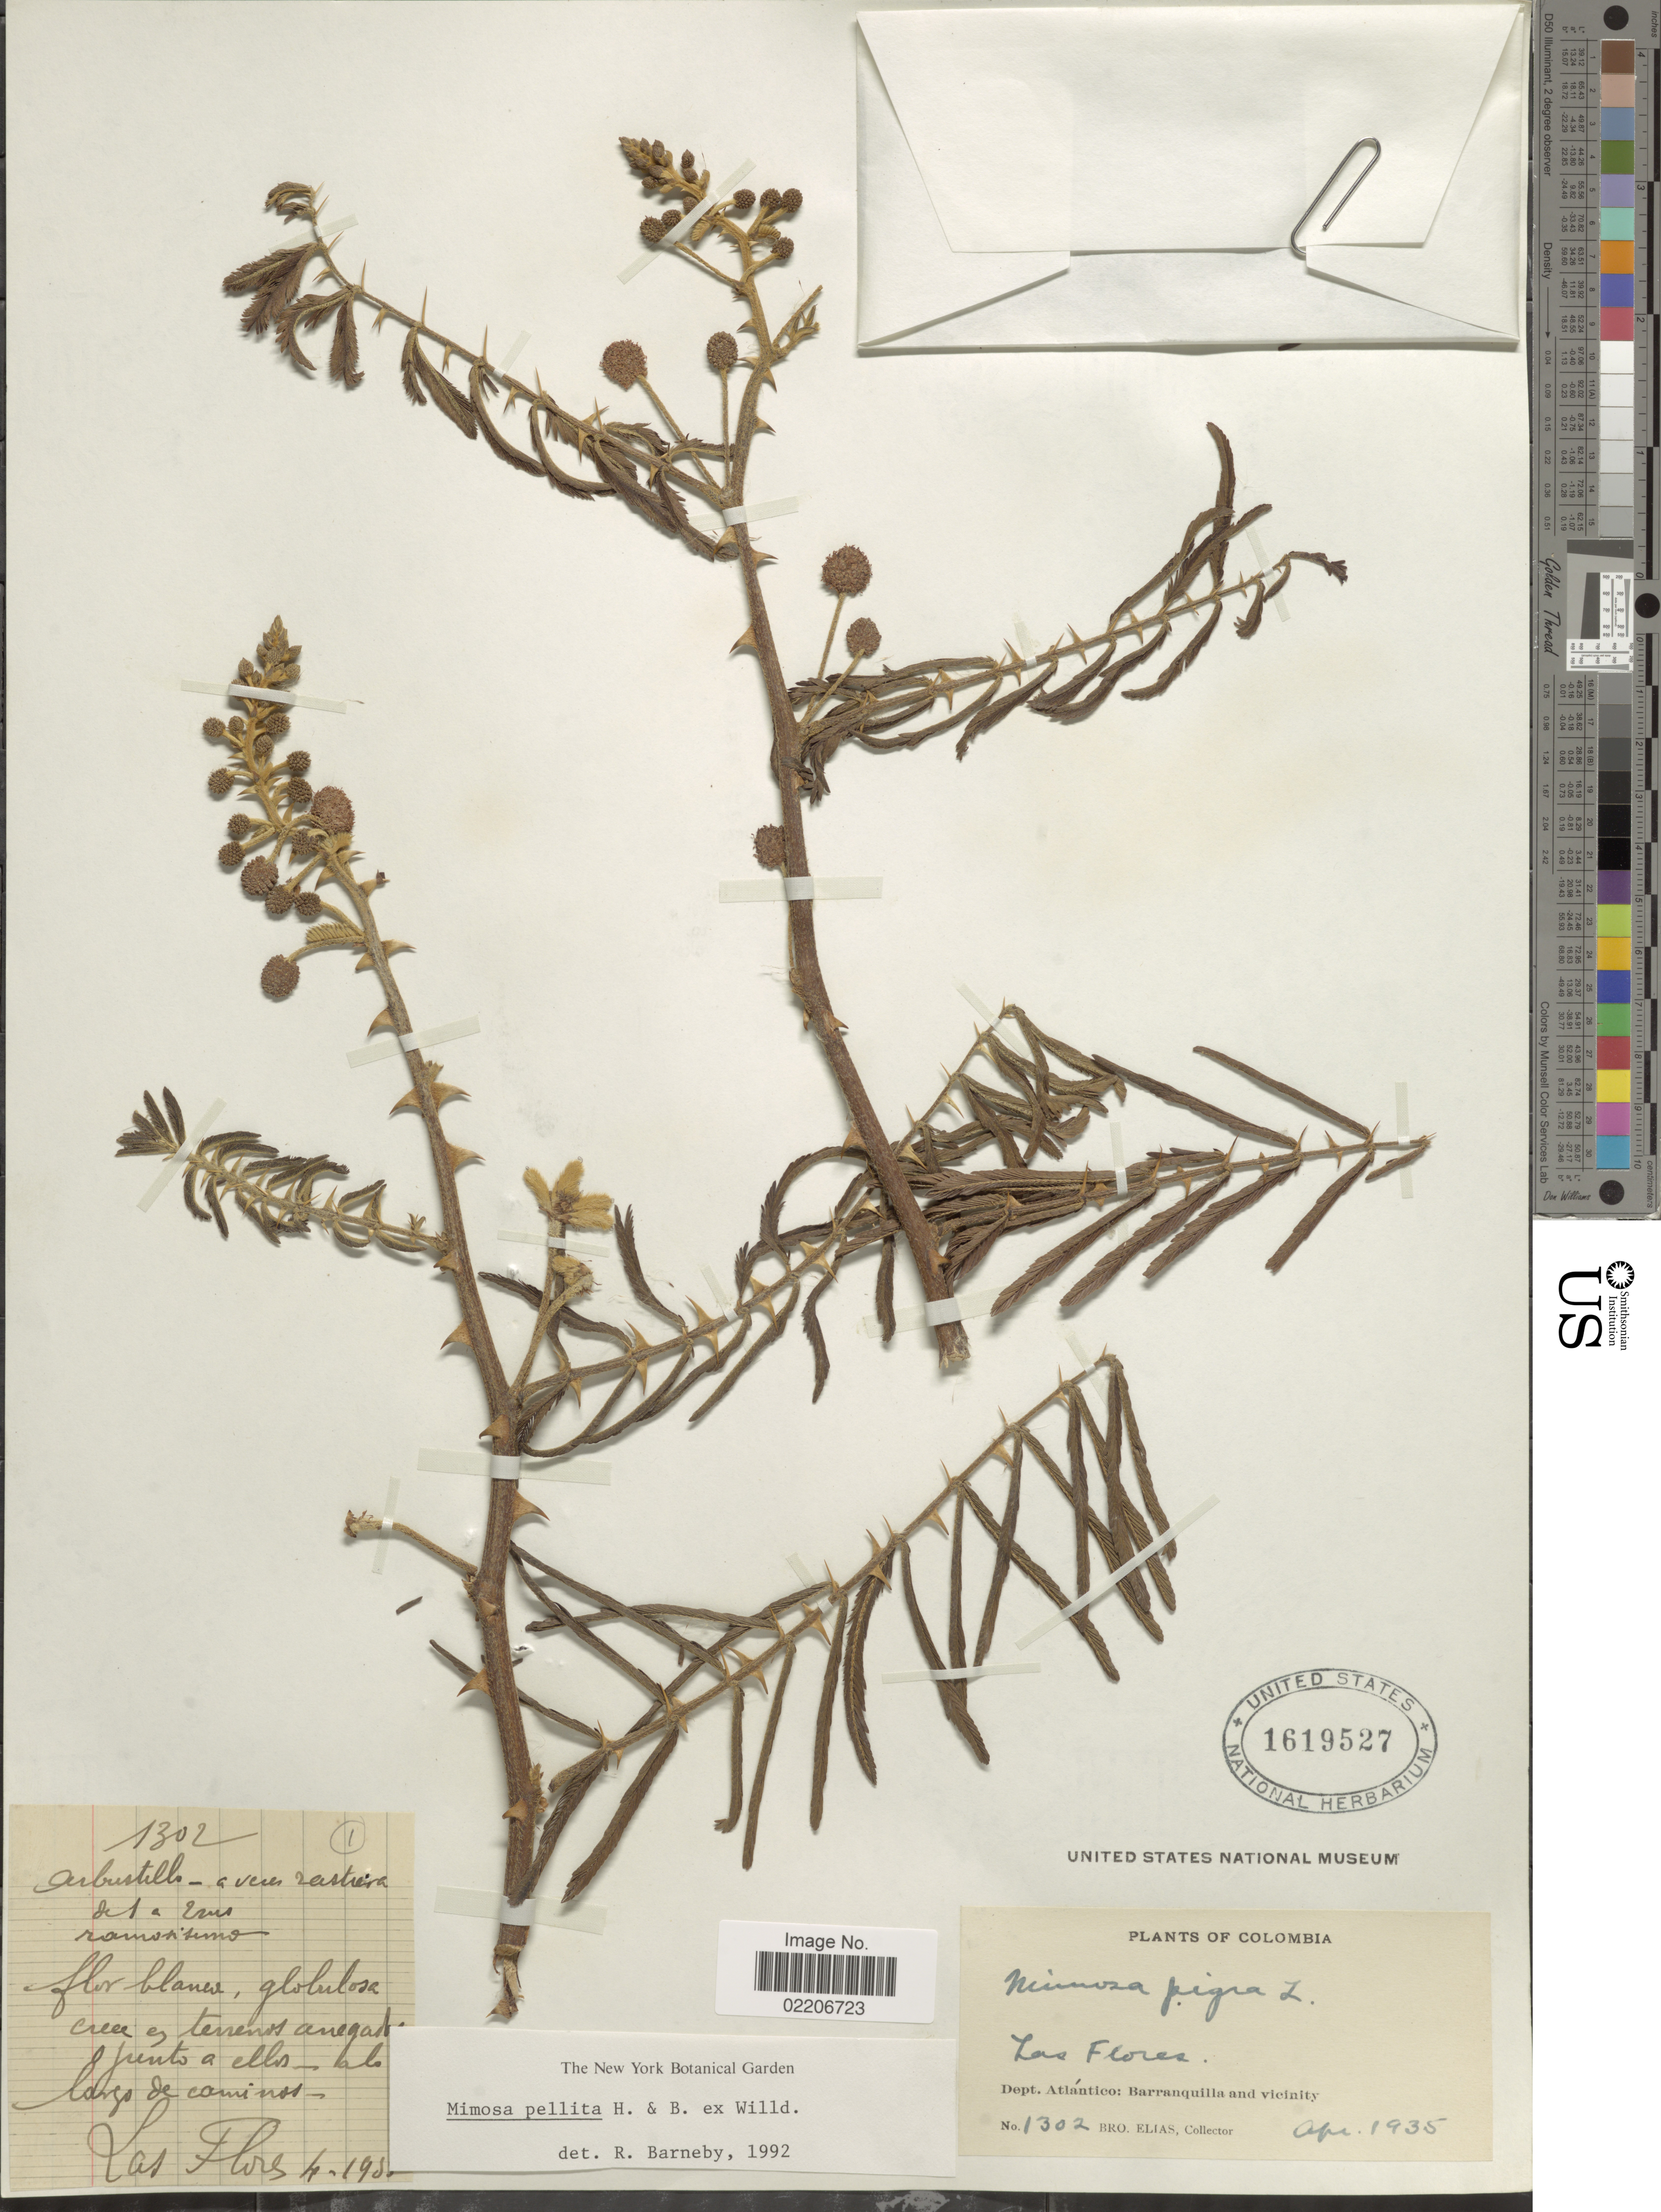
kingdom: Plantae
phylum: Tracheophyta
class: Magnoliopsida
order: Fabales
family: Fabaceae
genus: Mimosa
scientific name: Mimosa pellita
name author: Humb. & Bonpl. ex Willd.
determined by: Barneby, Rupert C., (NY)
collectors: Bro. Elias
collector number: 1302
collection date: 1935-04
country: Colombia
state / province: Atlántico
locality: Barranquilla and Vicinity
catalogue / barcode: US 1619527